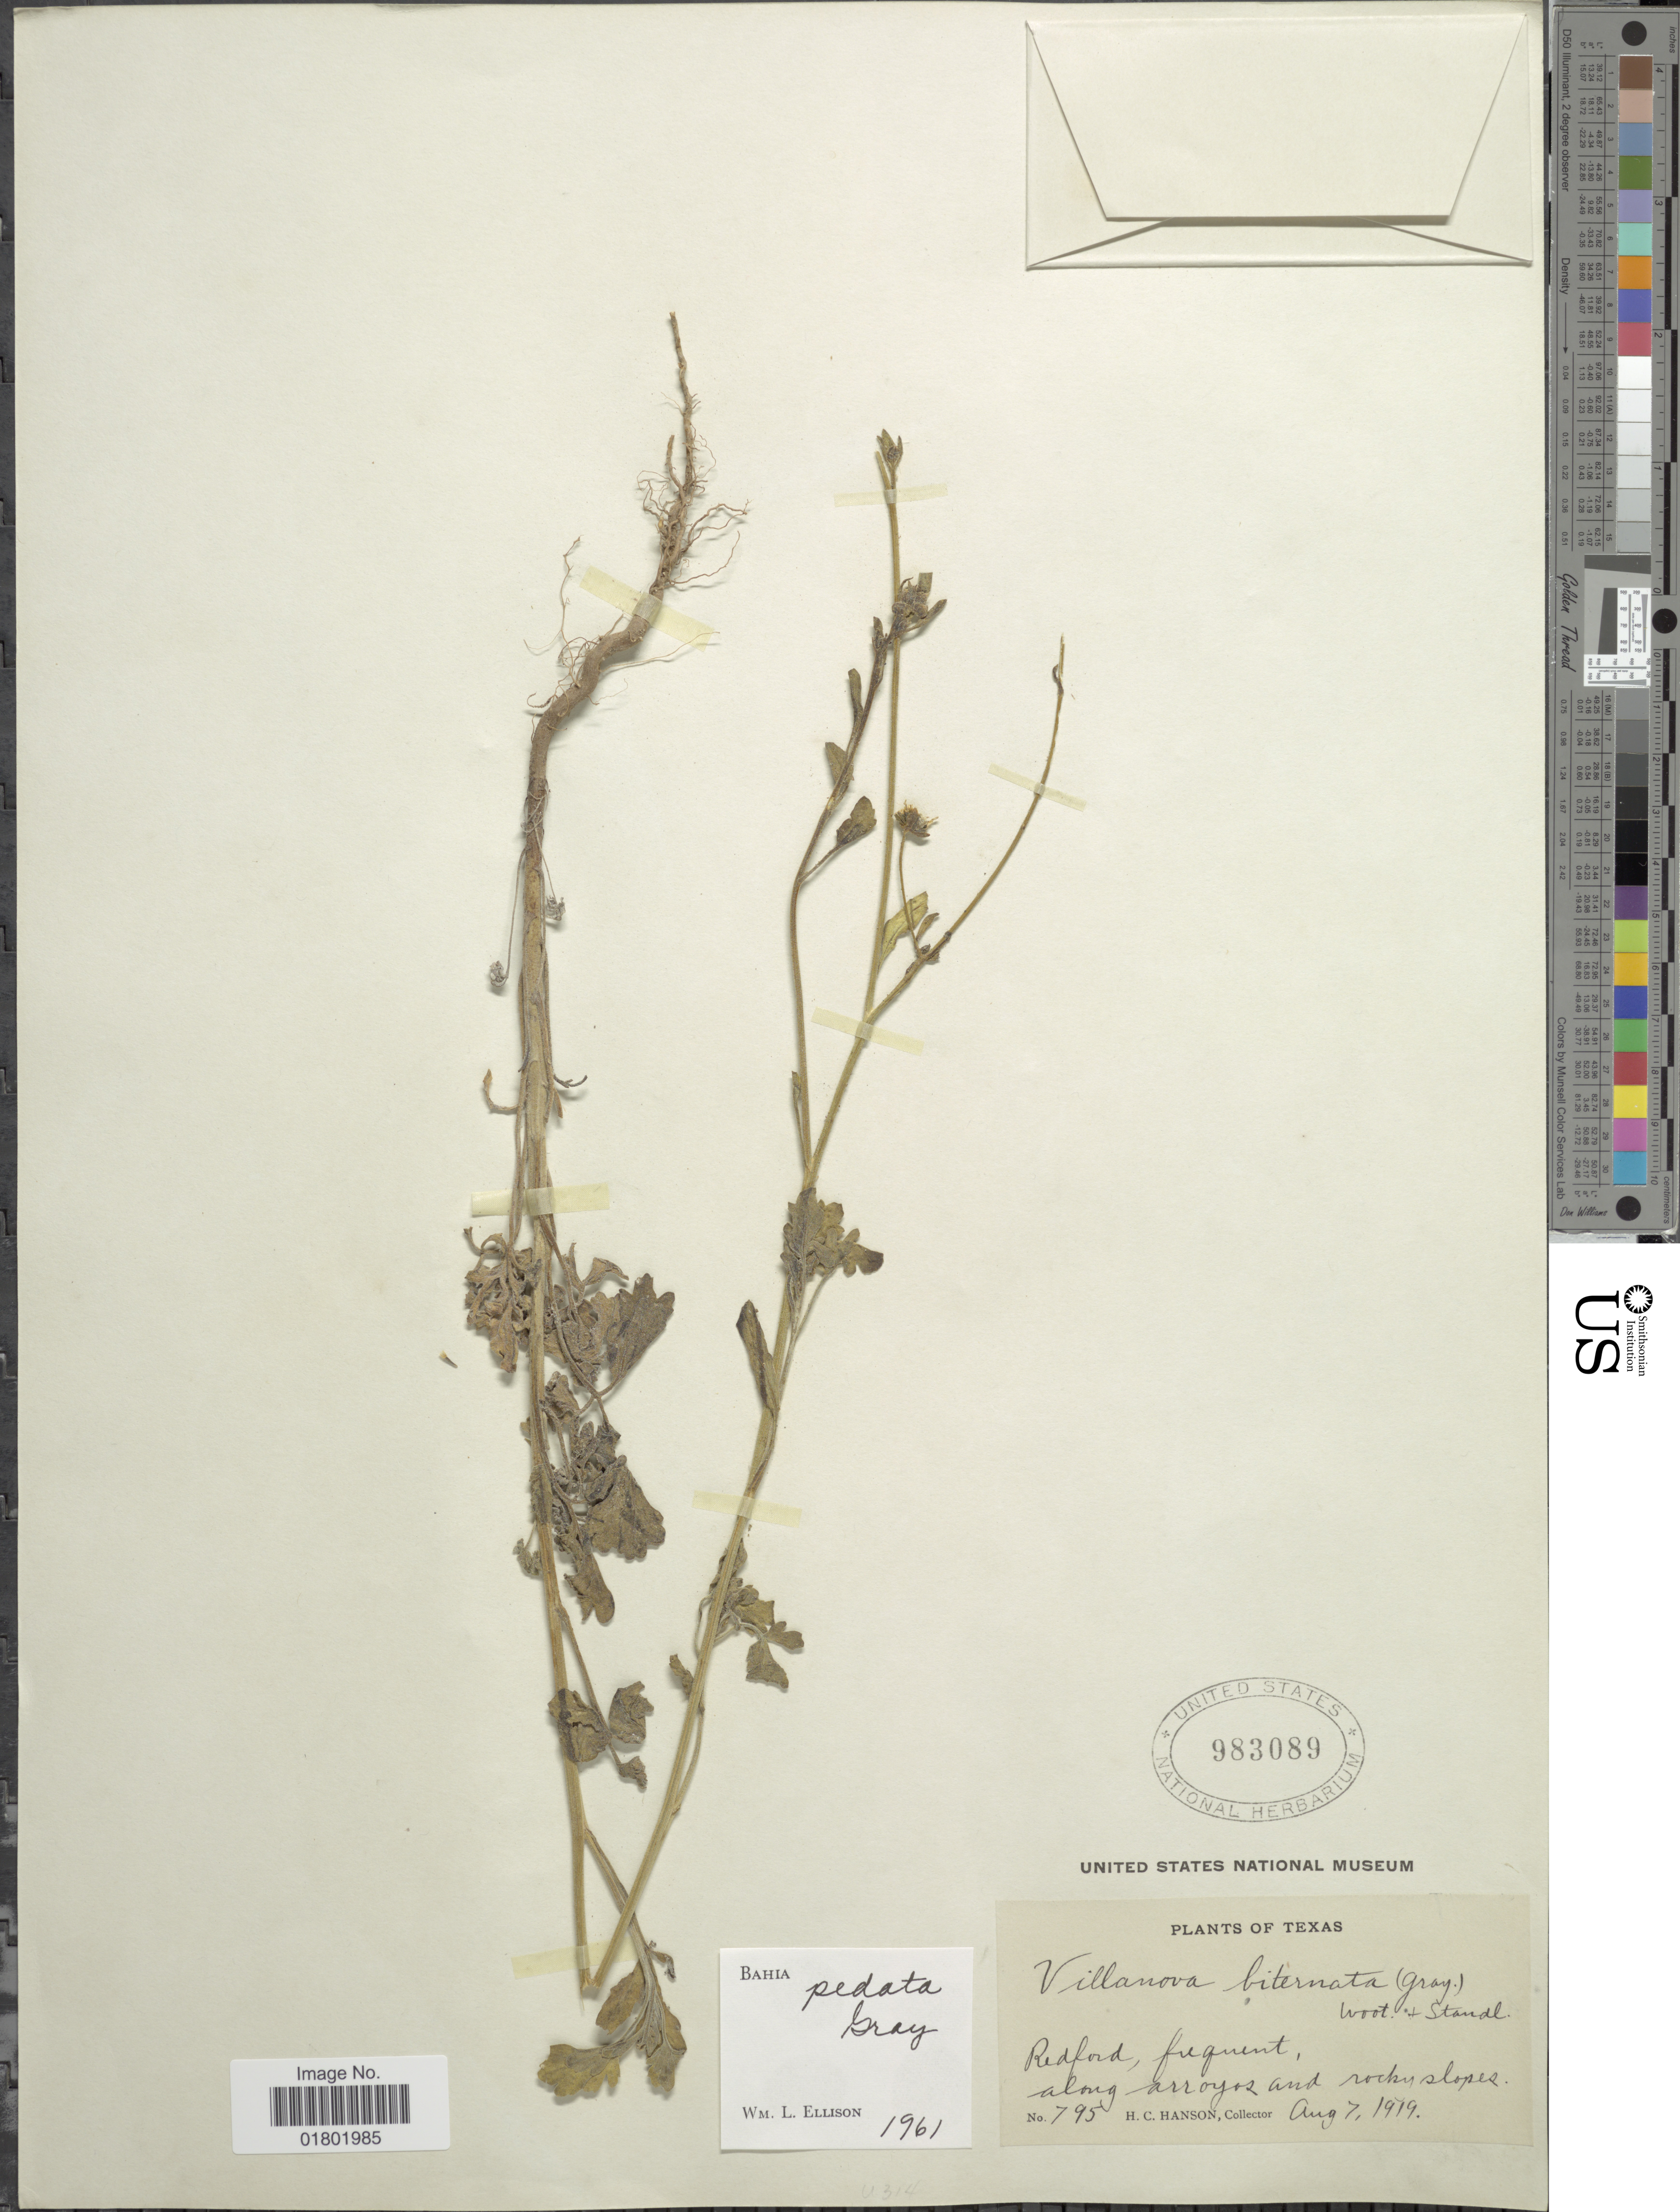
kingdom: Plantae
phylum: Tracheophyta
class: Magnoliopsida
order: Asterales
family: Asteraceae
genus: Bahia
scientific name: Bahia pedata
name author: A. Gray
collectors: H. Hanson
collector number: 795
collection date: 1919-08-07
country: United States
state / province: Texas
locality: Along arroyos and rocky slopes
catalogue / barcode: US 983089